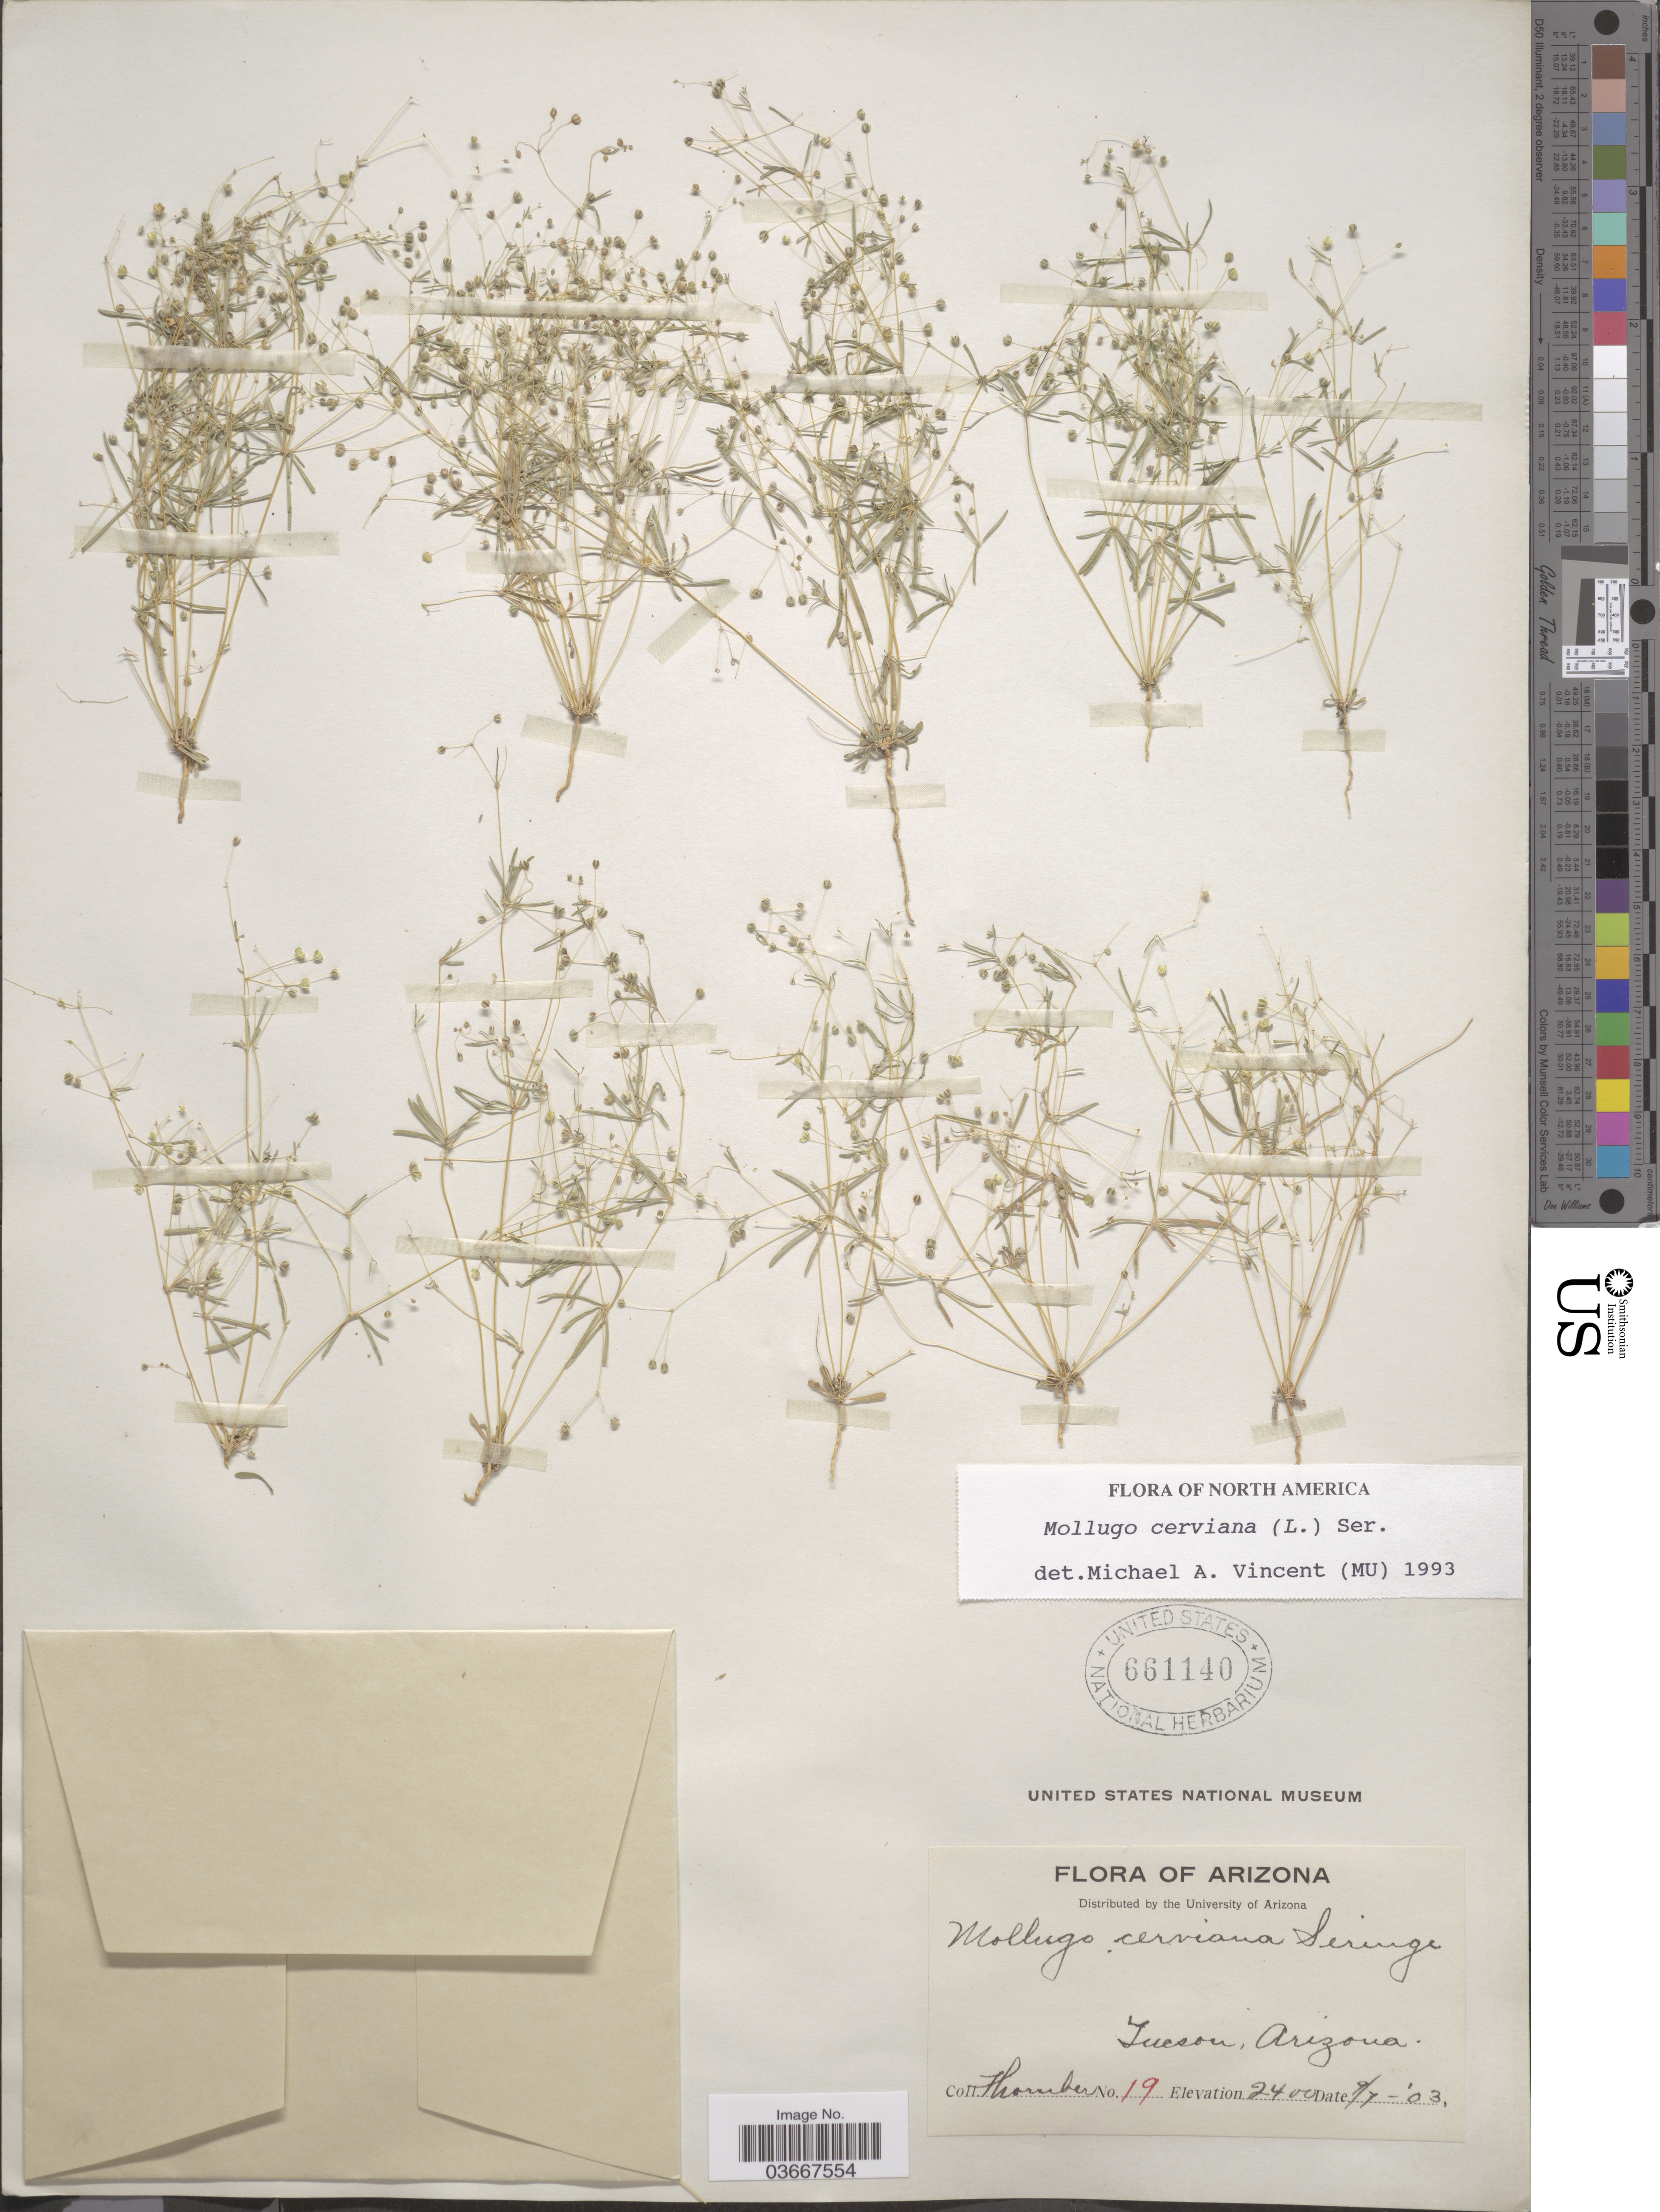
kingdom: Plantae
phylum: Tracheophyta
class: Magnoliopsida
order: Caryophyllales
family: Molluginaceae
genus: Hypertelis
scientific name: Hypertelis umbellata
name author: (Forssk.) Thulin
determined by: Strong, Mark T., (BOT), Smithsonian Institution - National Museum of Natural History (UNITED STATES)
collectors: -. Thornber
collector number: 19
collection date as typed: Transcribed d/m/y: 7/9/3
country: United States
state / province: Arizona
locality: Tucson.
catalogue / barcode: US 661140